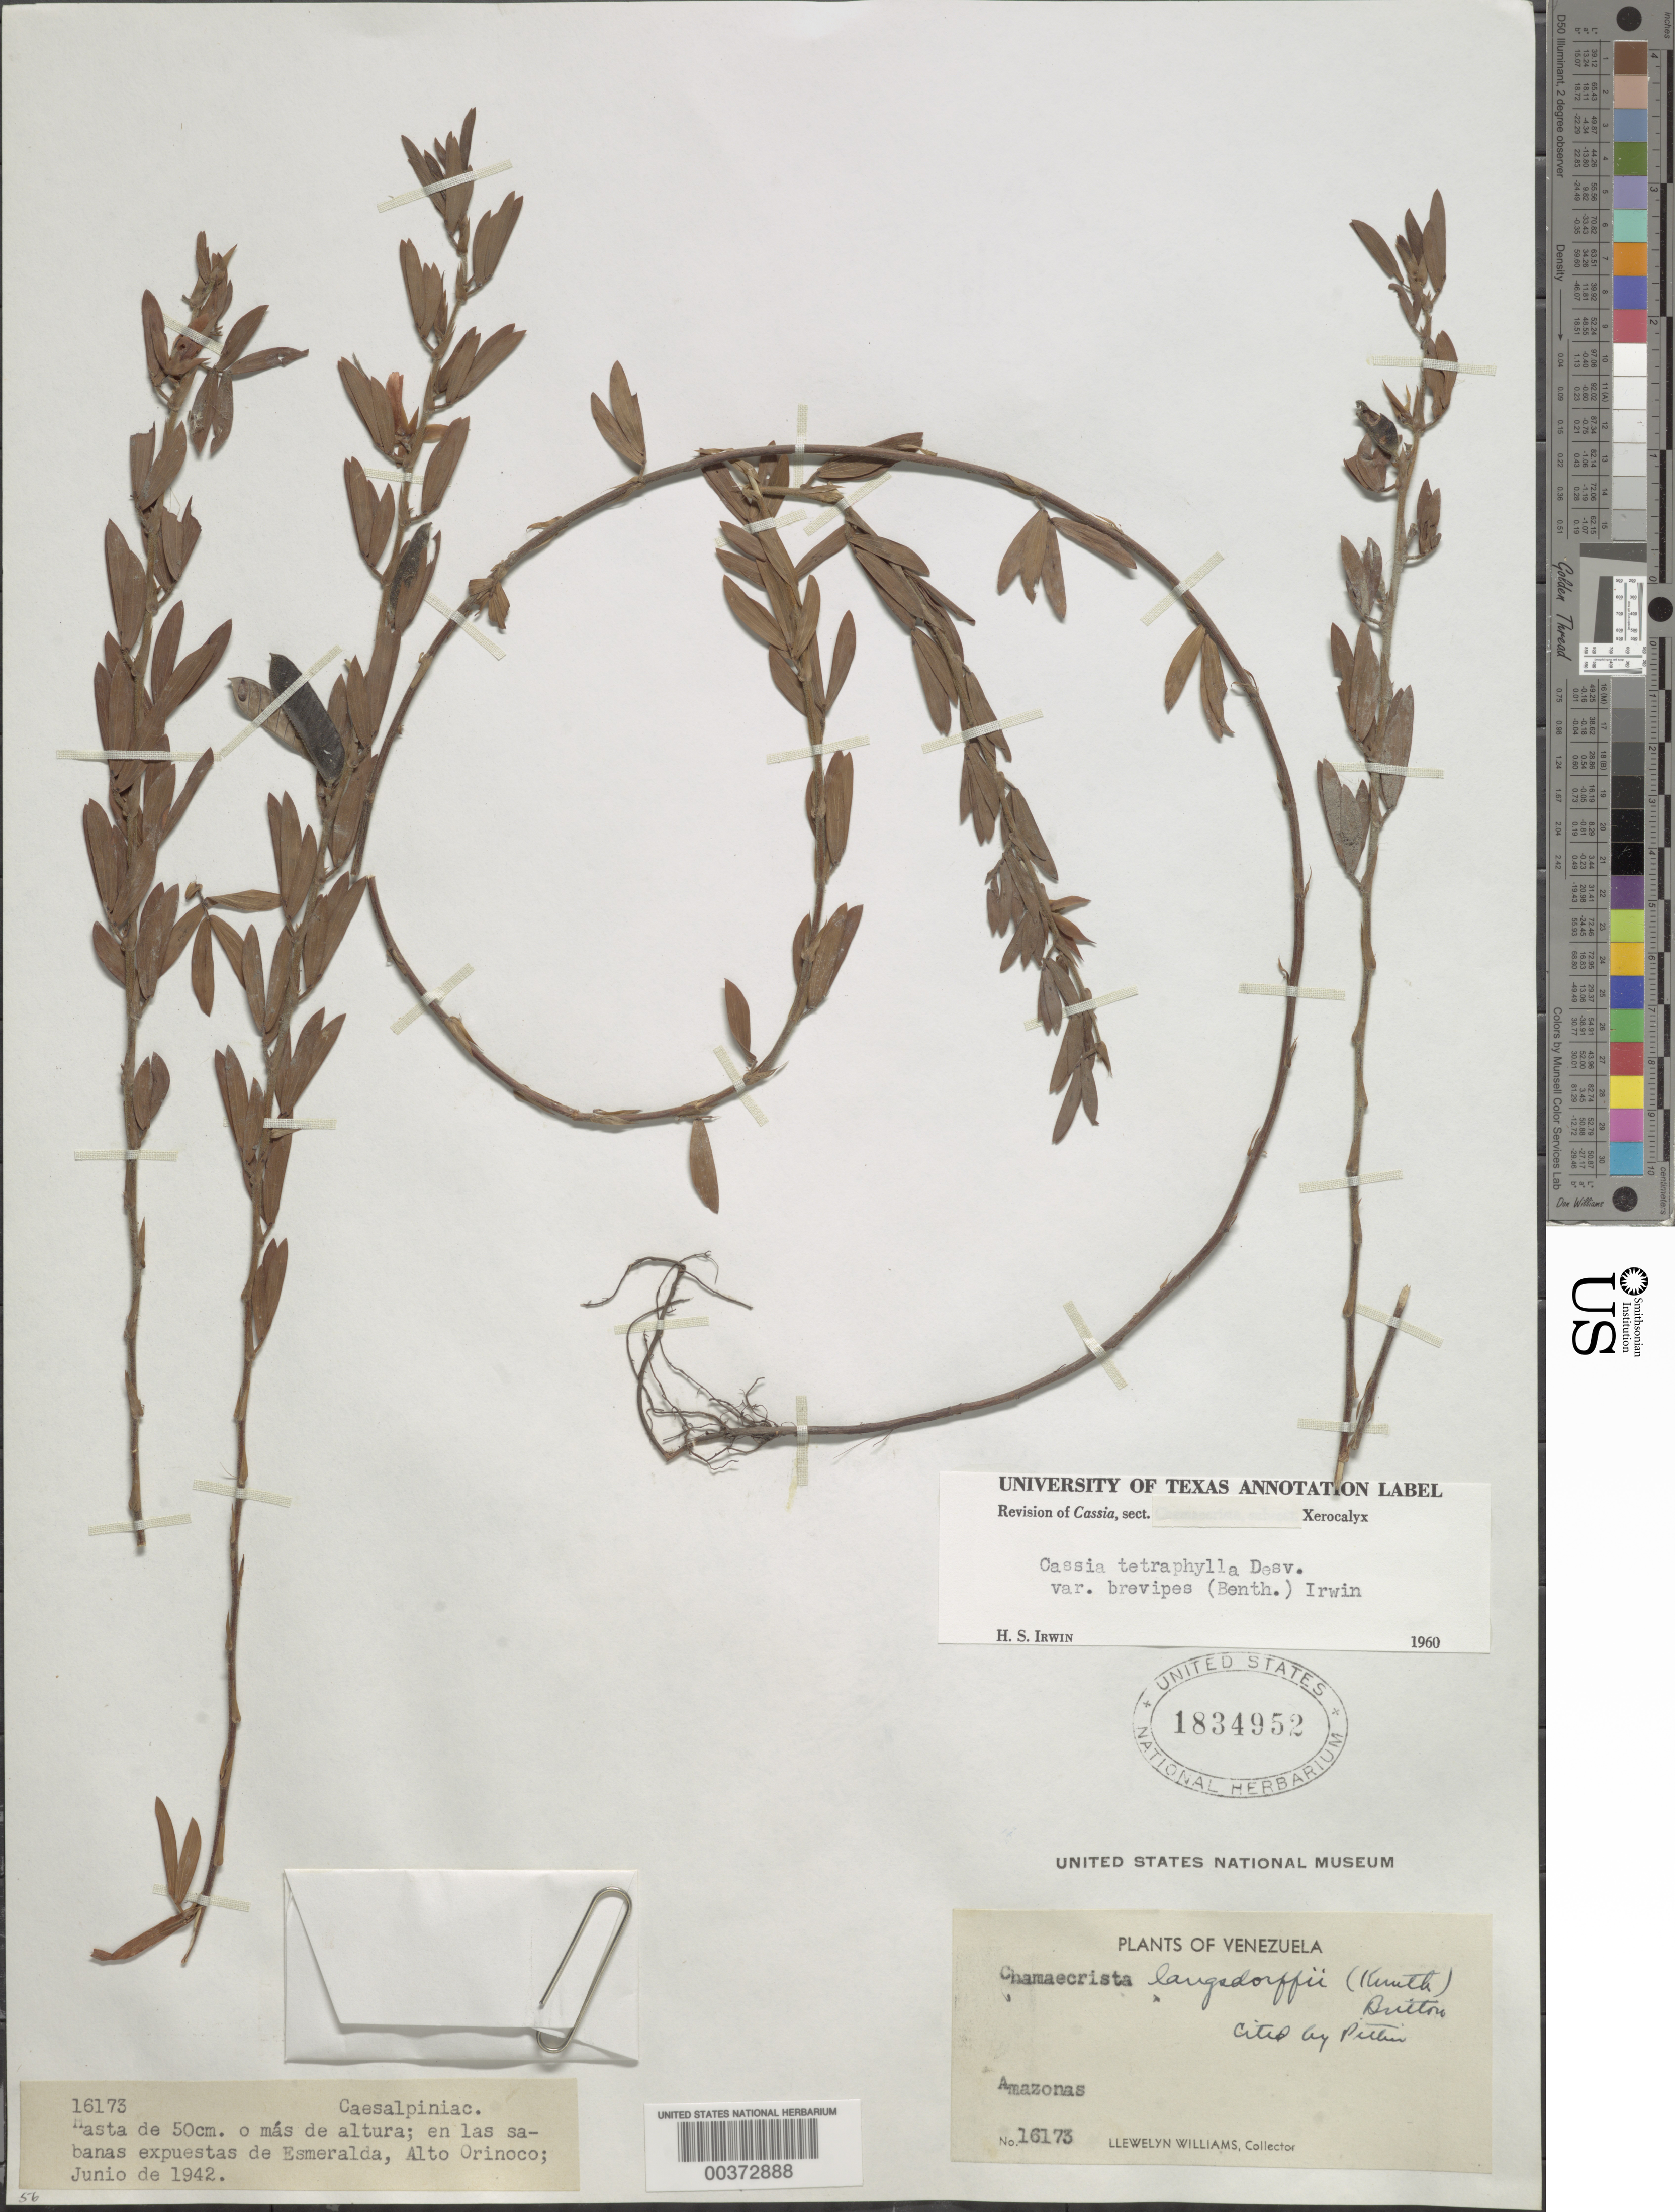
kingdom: Plantae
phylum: Tracheophyta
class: Magnoliopsida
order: Fabales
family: Fabaceae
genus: Chamaecrista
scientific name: Chamaecrista desvauxii var. brevipes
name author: (Benth.) H.S. Irwin & Barneby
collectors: Ll. Williams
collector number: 16173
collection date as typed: Jun 1942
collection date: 1942-06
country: Venezuela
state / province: Amazonas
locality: En las sabanas expuestas de esmeralda, alto orinoco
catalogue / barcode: US 1834952